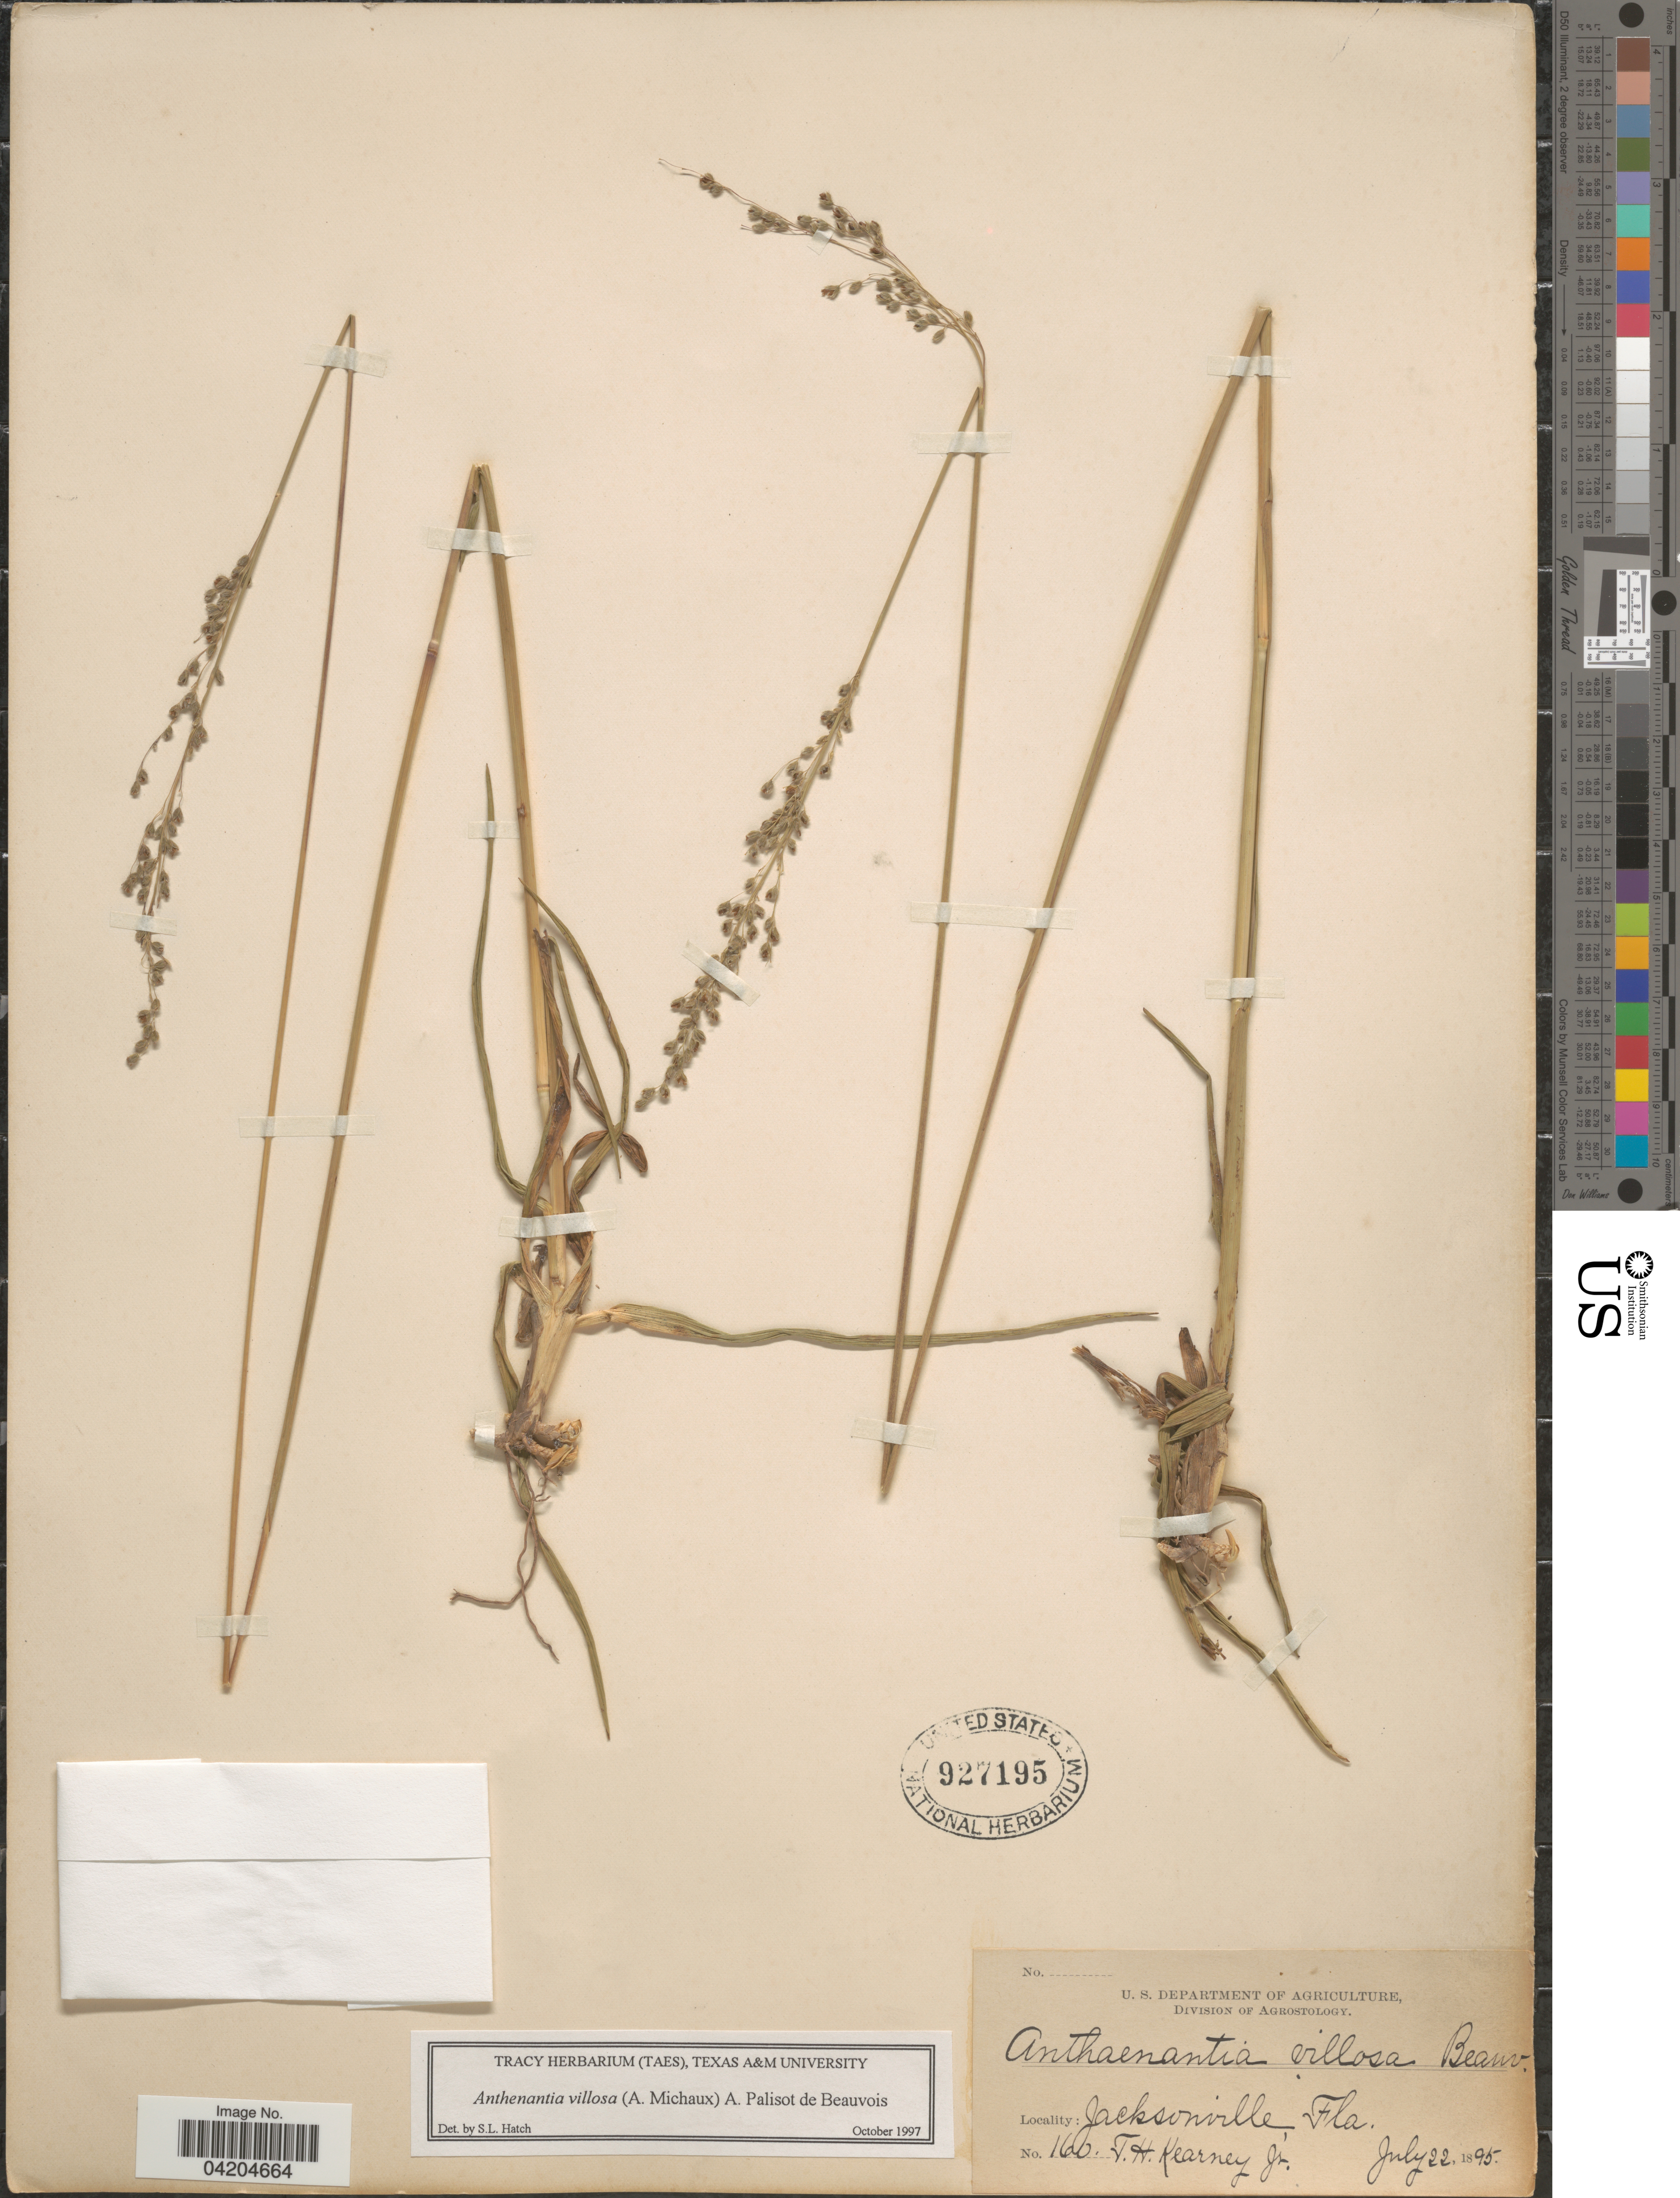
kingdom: Plantae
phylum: Tracheophyta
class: Liliopsida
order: Poales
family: Poaceae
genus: Anthaenantia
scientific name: Anthaenantia villosa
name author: (Michx.) P. Beauv.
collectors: T. H. Kearney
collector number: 160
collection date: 1895-07-22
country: United States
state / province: Florida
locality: Jacksonville.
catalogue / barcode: US 927195